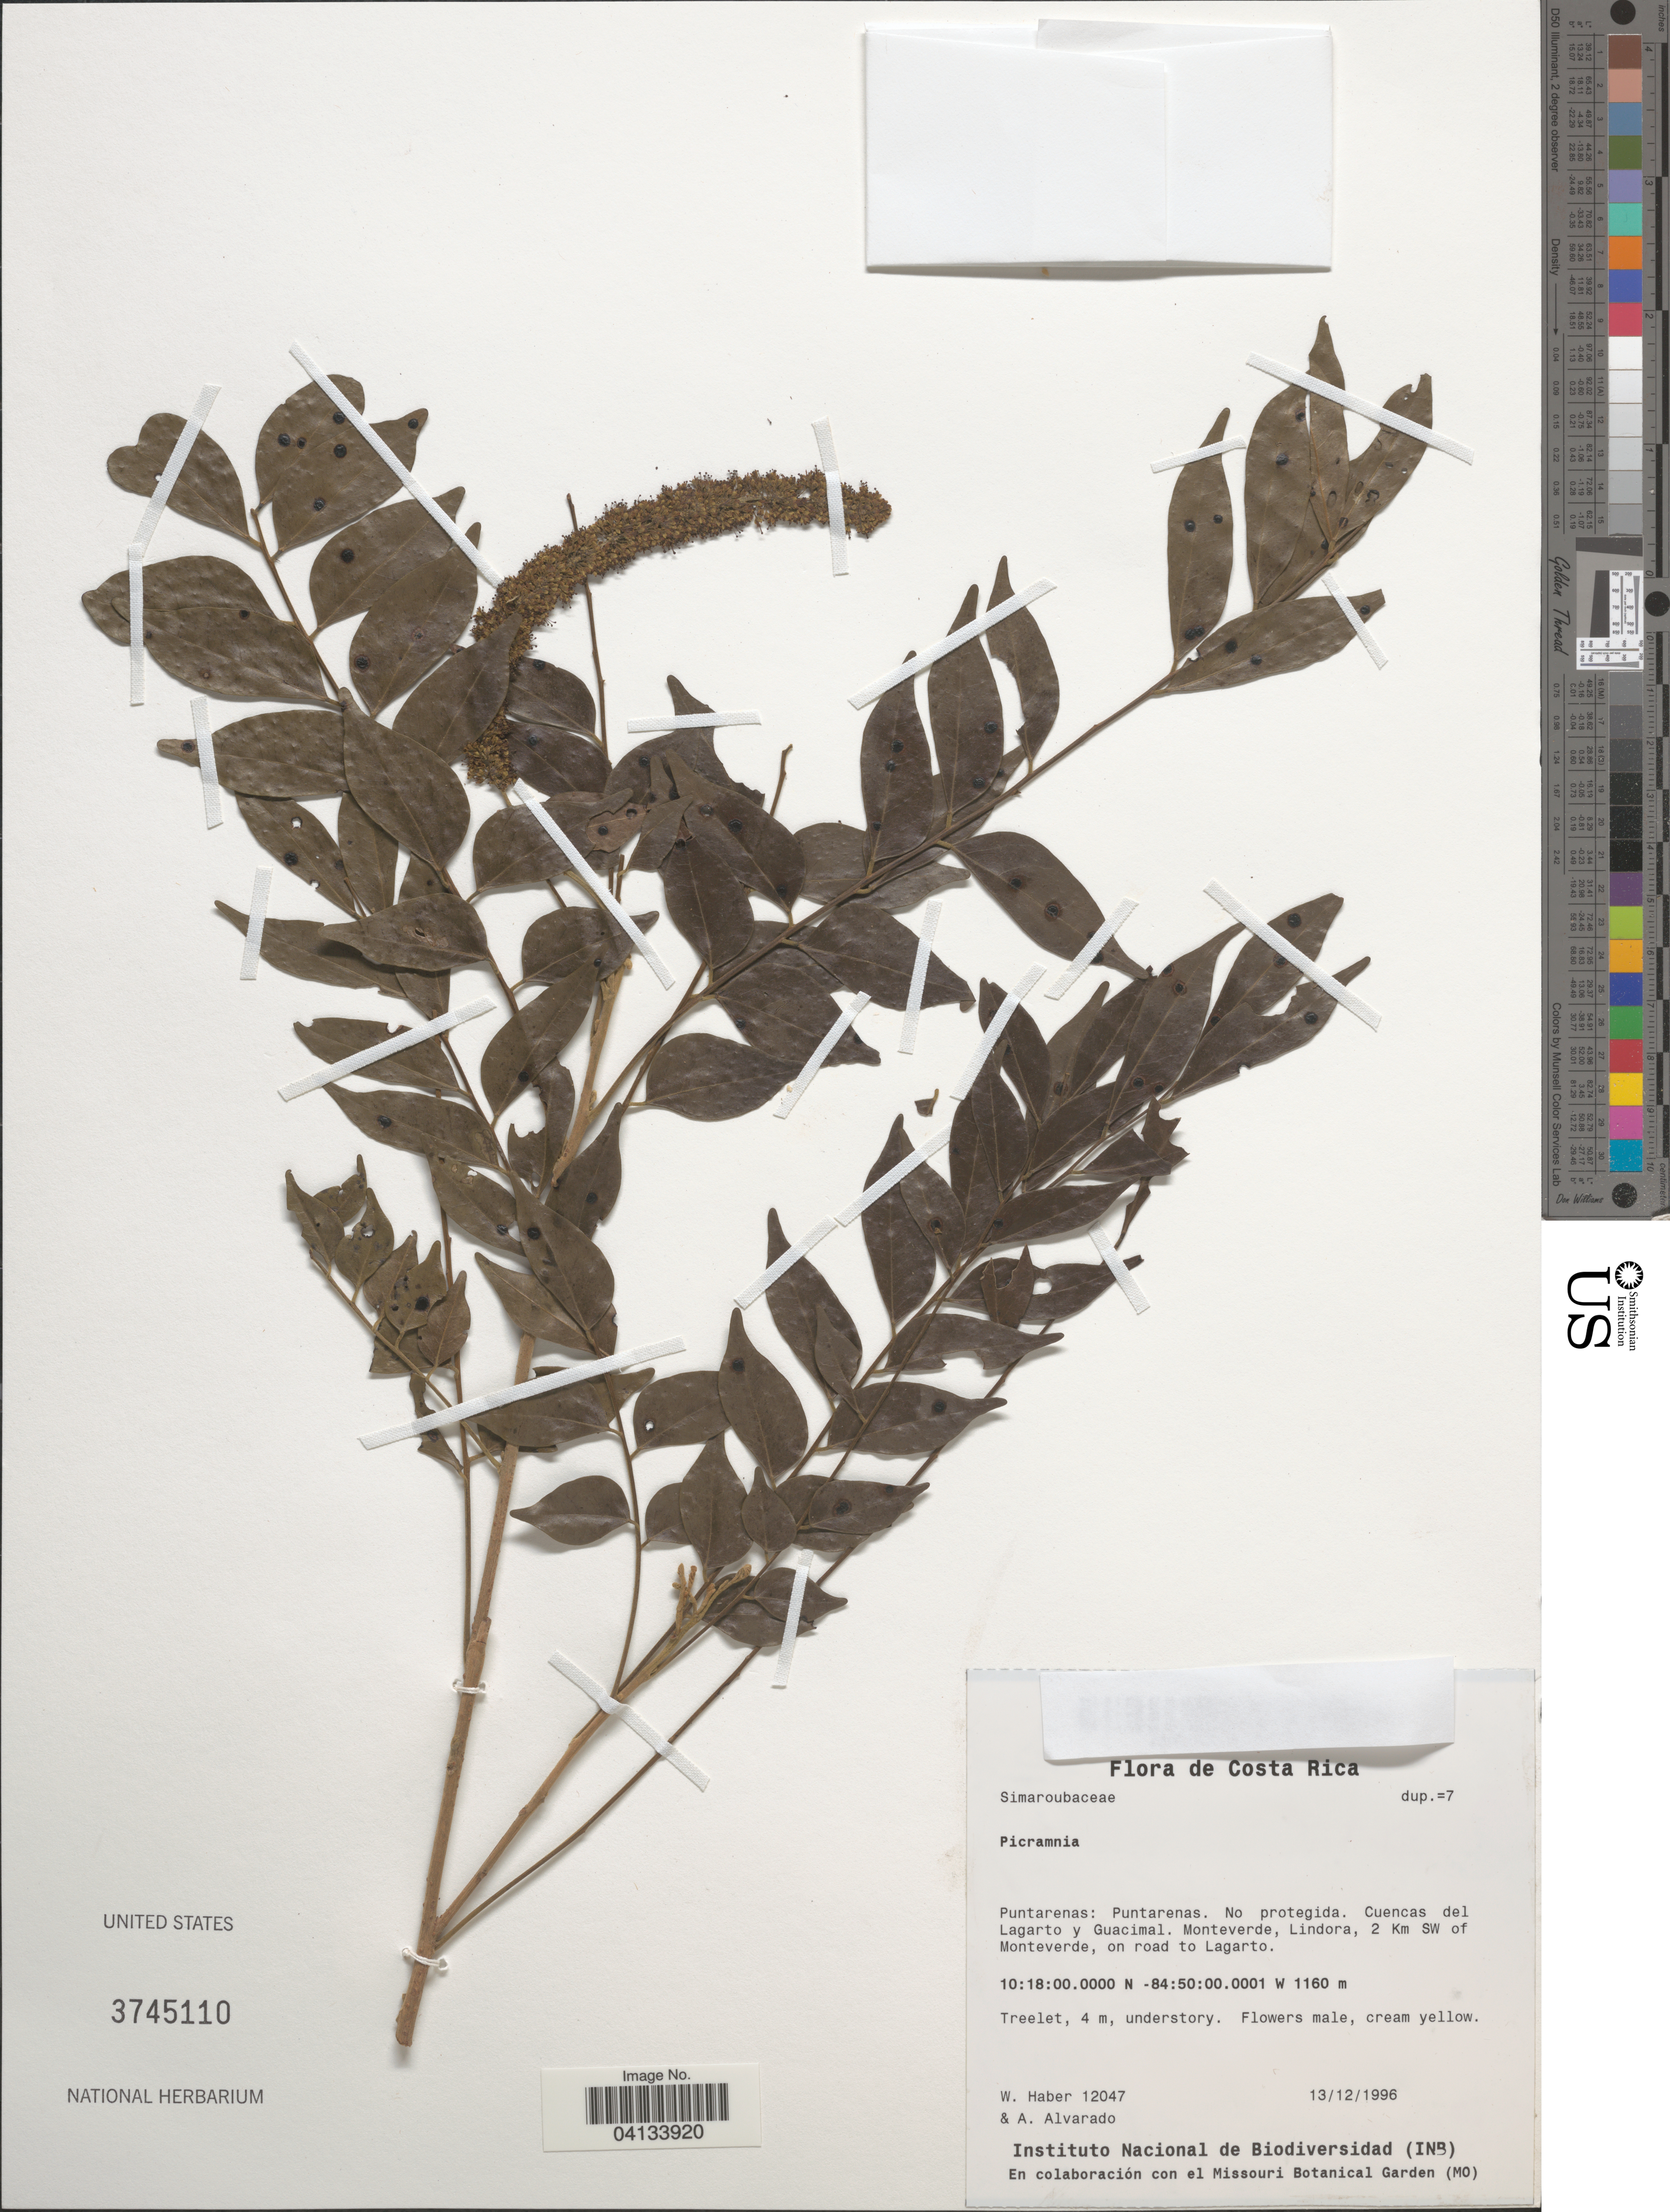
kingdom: Plantae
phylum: Tracheophyta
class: Magnoliopsida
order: Picramniales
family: Picramniaceae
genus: Picramnia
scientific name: Picramnia sp.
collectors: W. Haber & A. Alvarado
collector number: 12047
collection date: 1996-12-13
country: Costa Rica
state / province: Puntarenas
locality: Puntarenas. No protegida. Cuencas del Lagarto y Guacimal. Monteverde, Lindora, 2 Km SW of Monteverde, on road to Lagarto.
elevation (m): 1160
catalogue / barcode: US 3745110